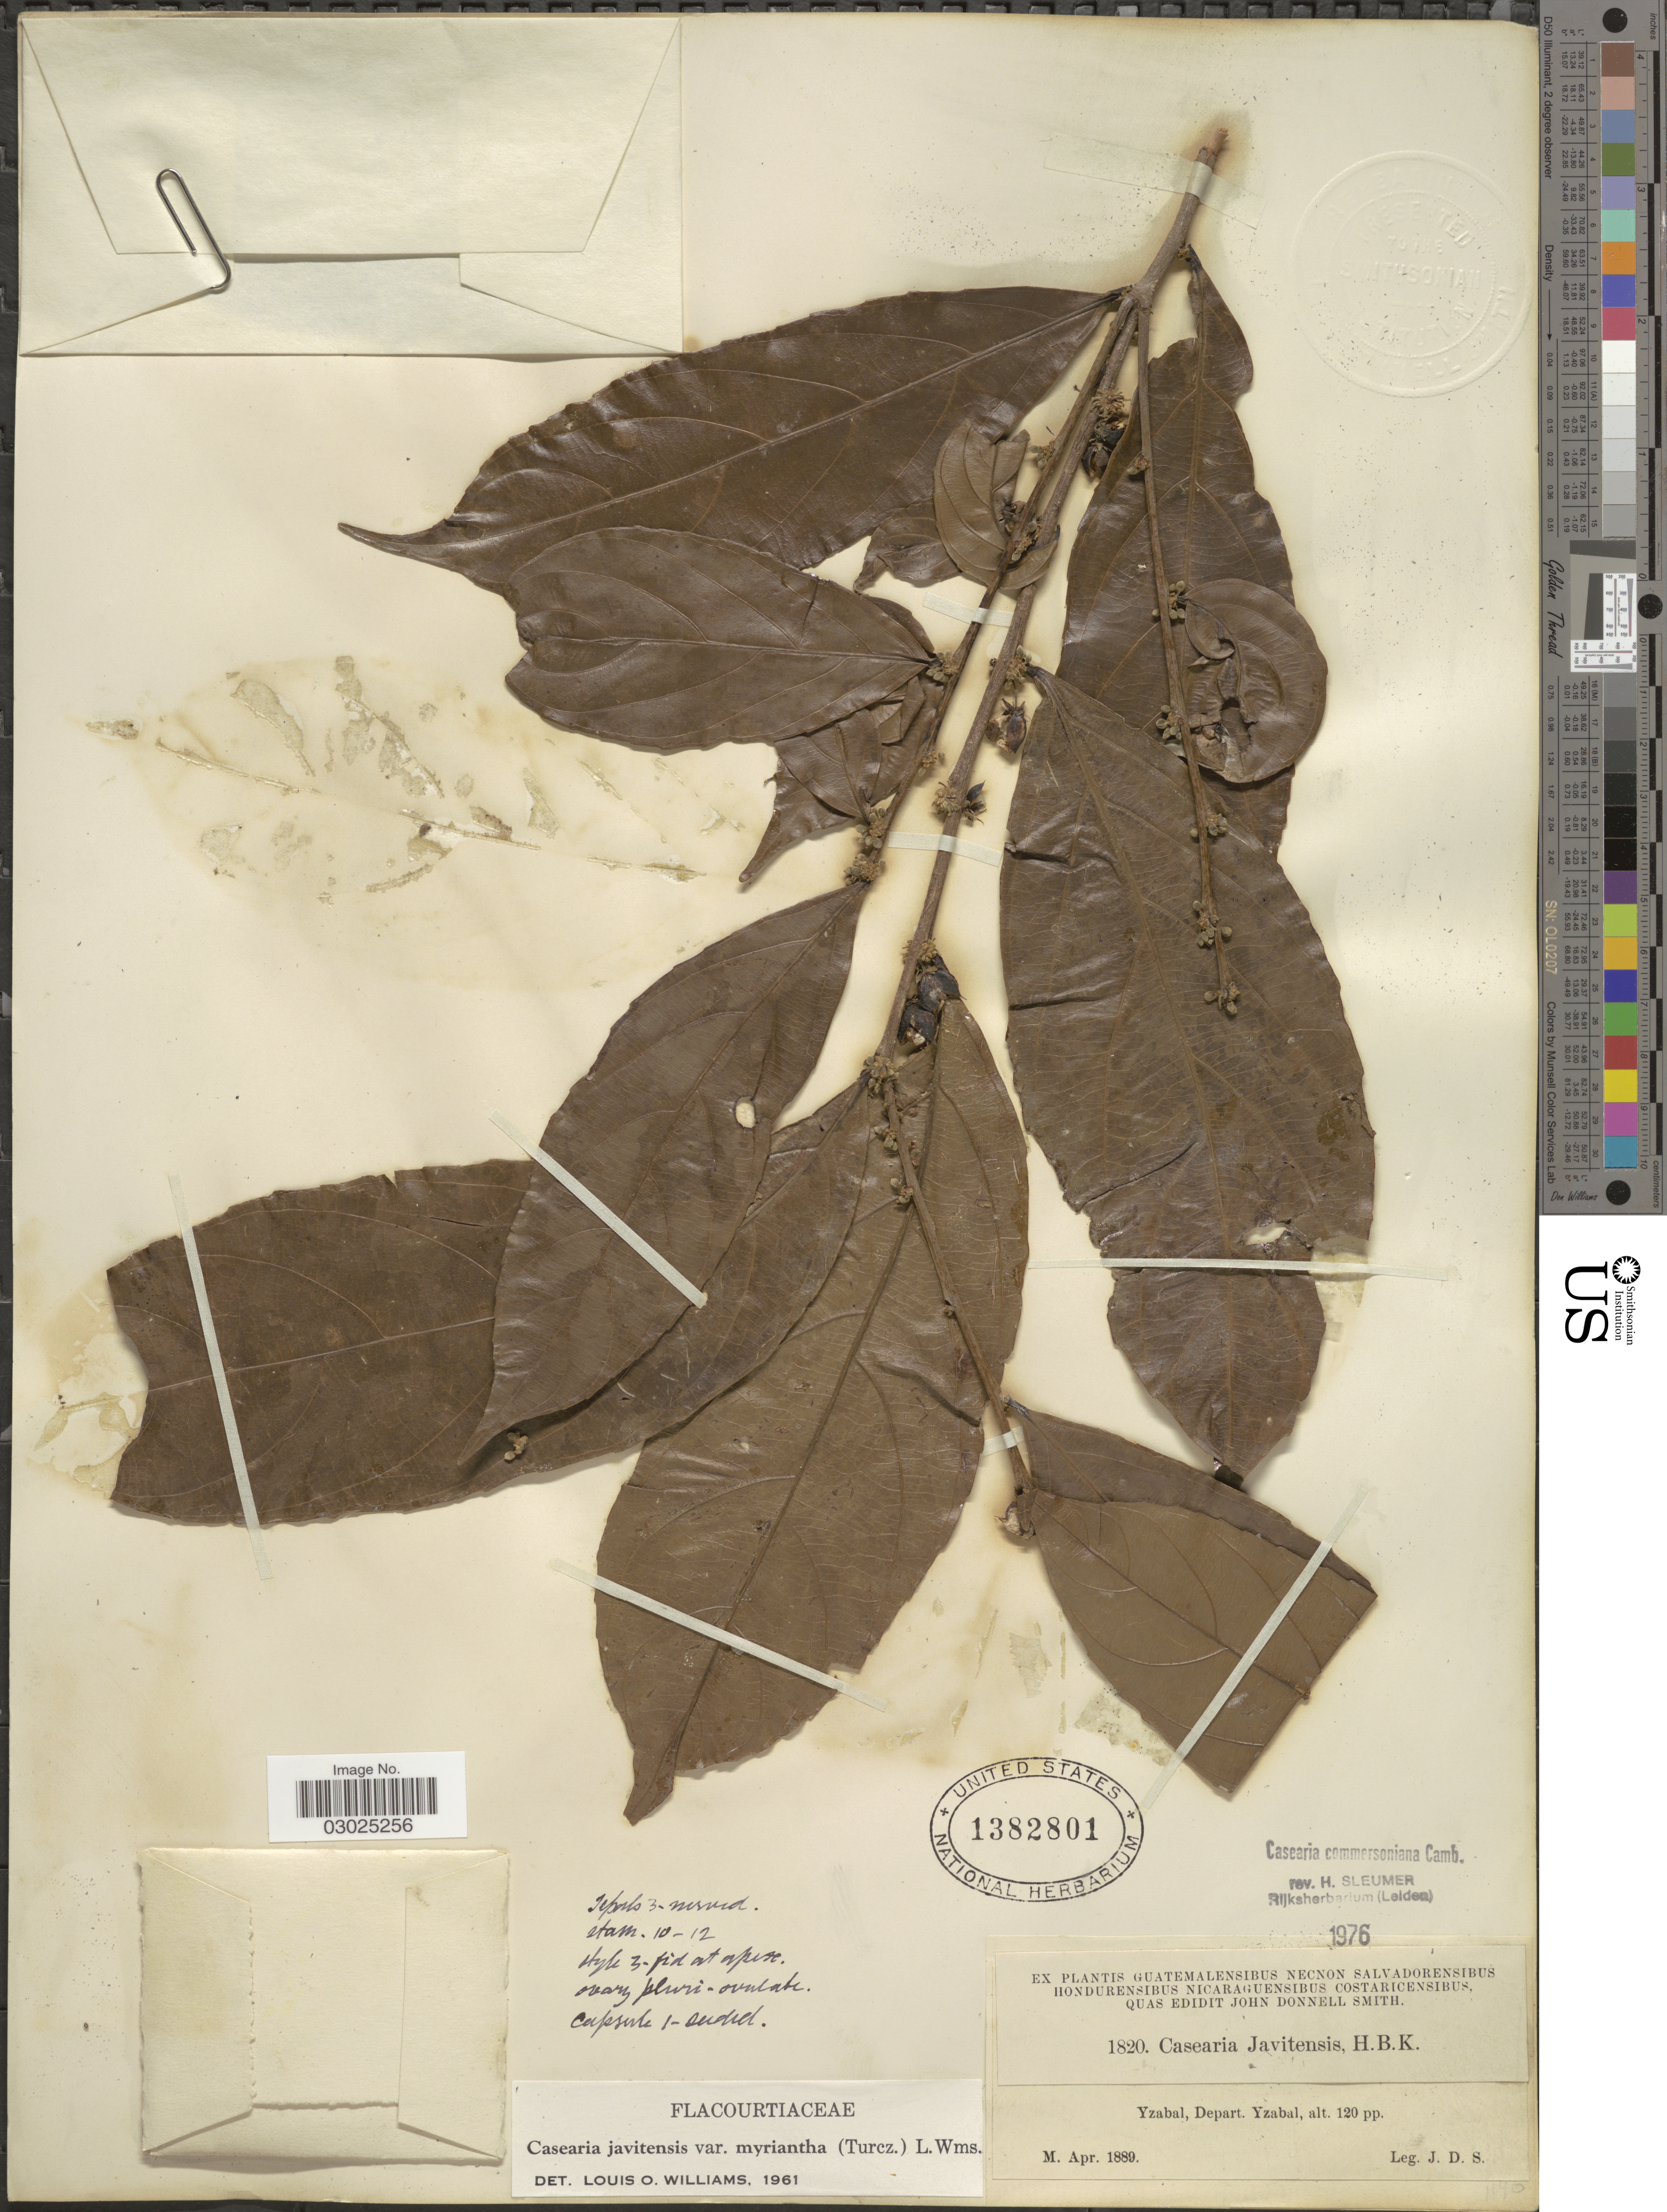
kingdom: Plantae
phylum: Tracheophyta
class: Magnoliopsida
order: Malpighiales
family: Salicaceae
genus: Piparea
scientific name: Piparea dentata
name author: Aubl.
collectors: J. Donnell Smith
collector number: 1820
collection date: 1889-04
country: Costa Rica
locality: Yzabal, Depart. Yzabal.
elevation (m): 37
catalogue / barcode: US 1382801